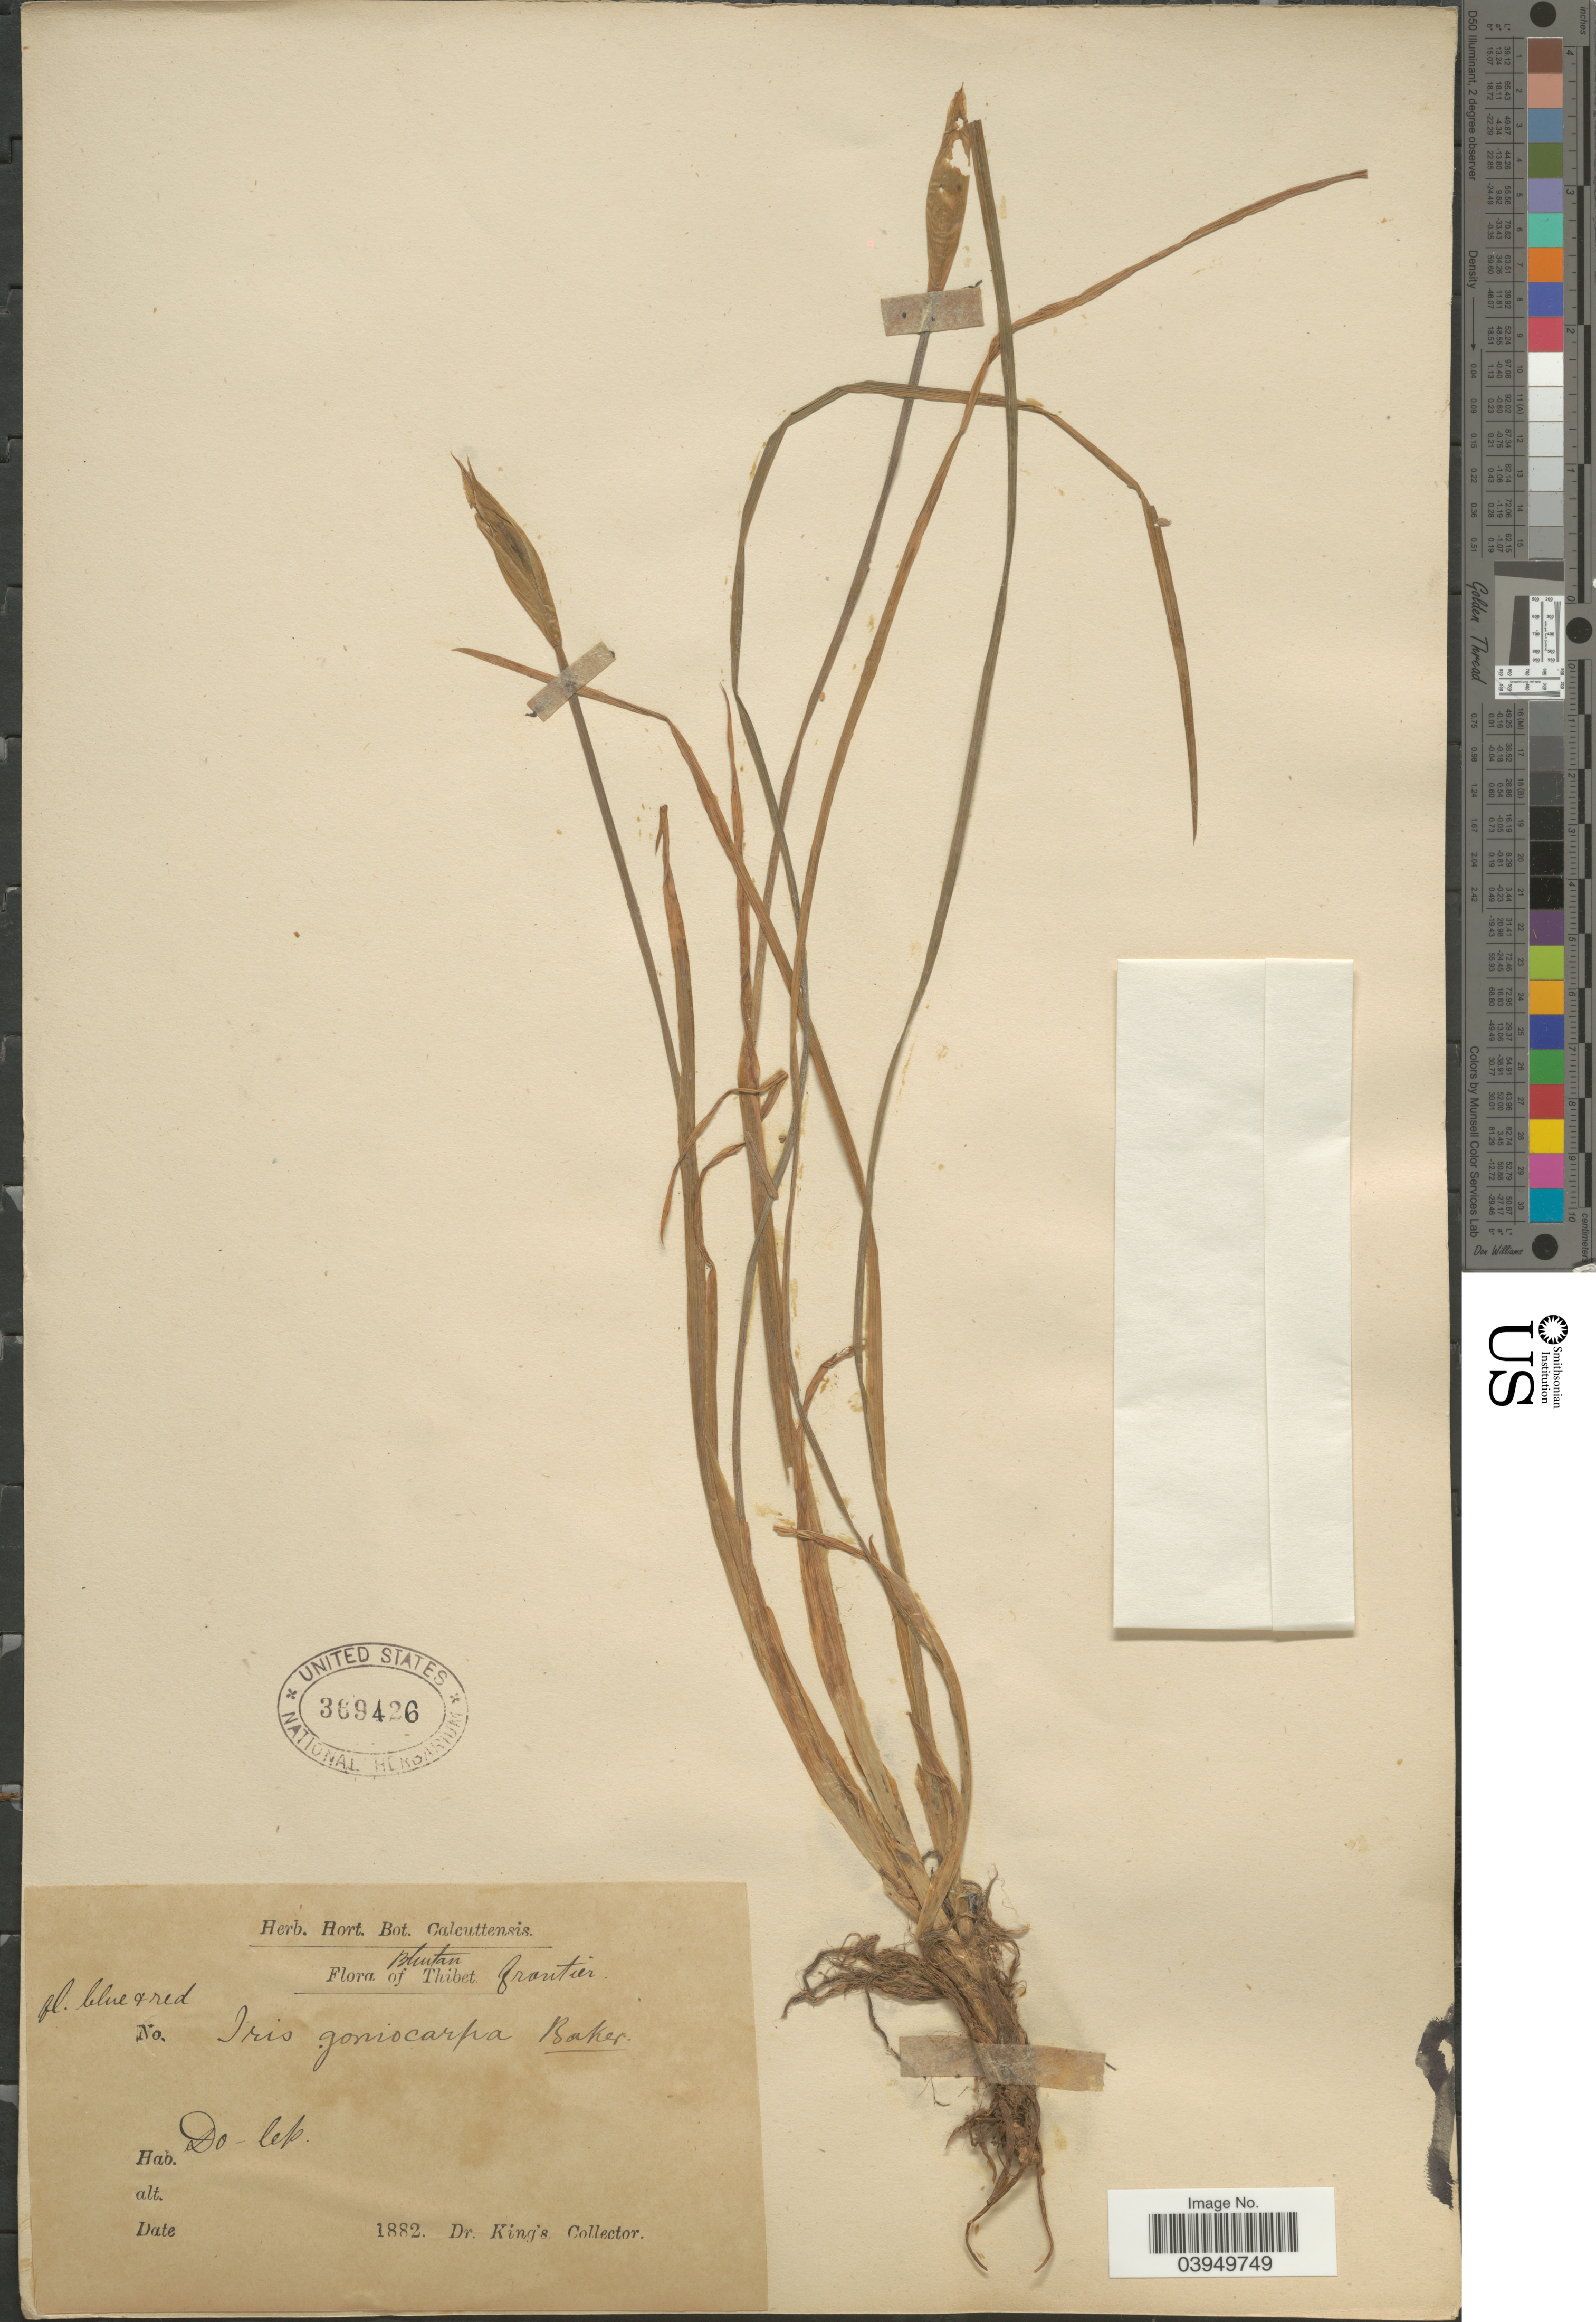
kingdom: Plantae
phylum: Tracheophyta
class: Liliopsida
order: Asparagales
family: Iridaceae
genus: Iris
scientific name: Iris goniocarpa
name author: Baker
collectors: Dr. King's collector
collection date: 1882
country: China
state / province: Xizang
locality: Bhutan Thibet frontier. Do-lep.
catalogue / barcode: US 369426